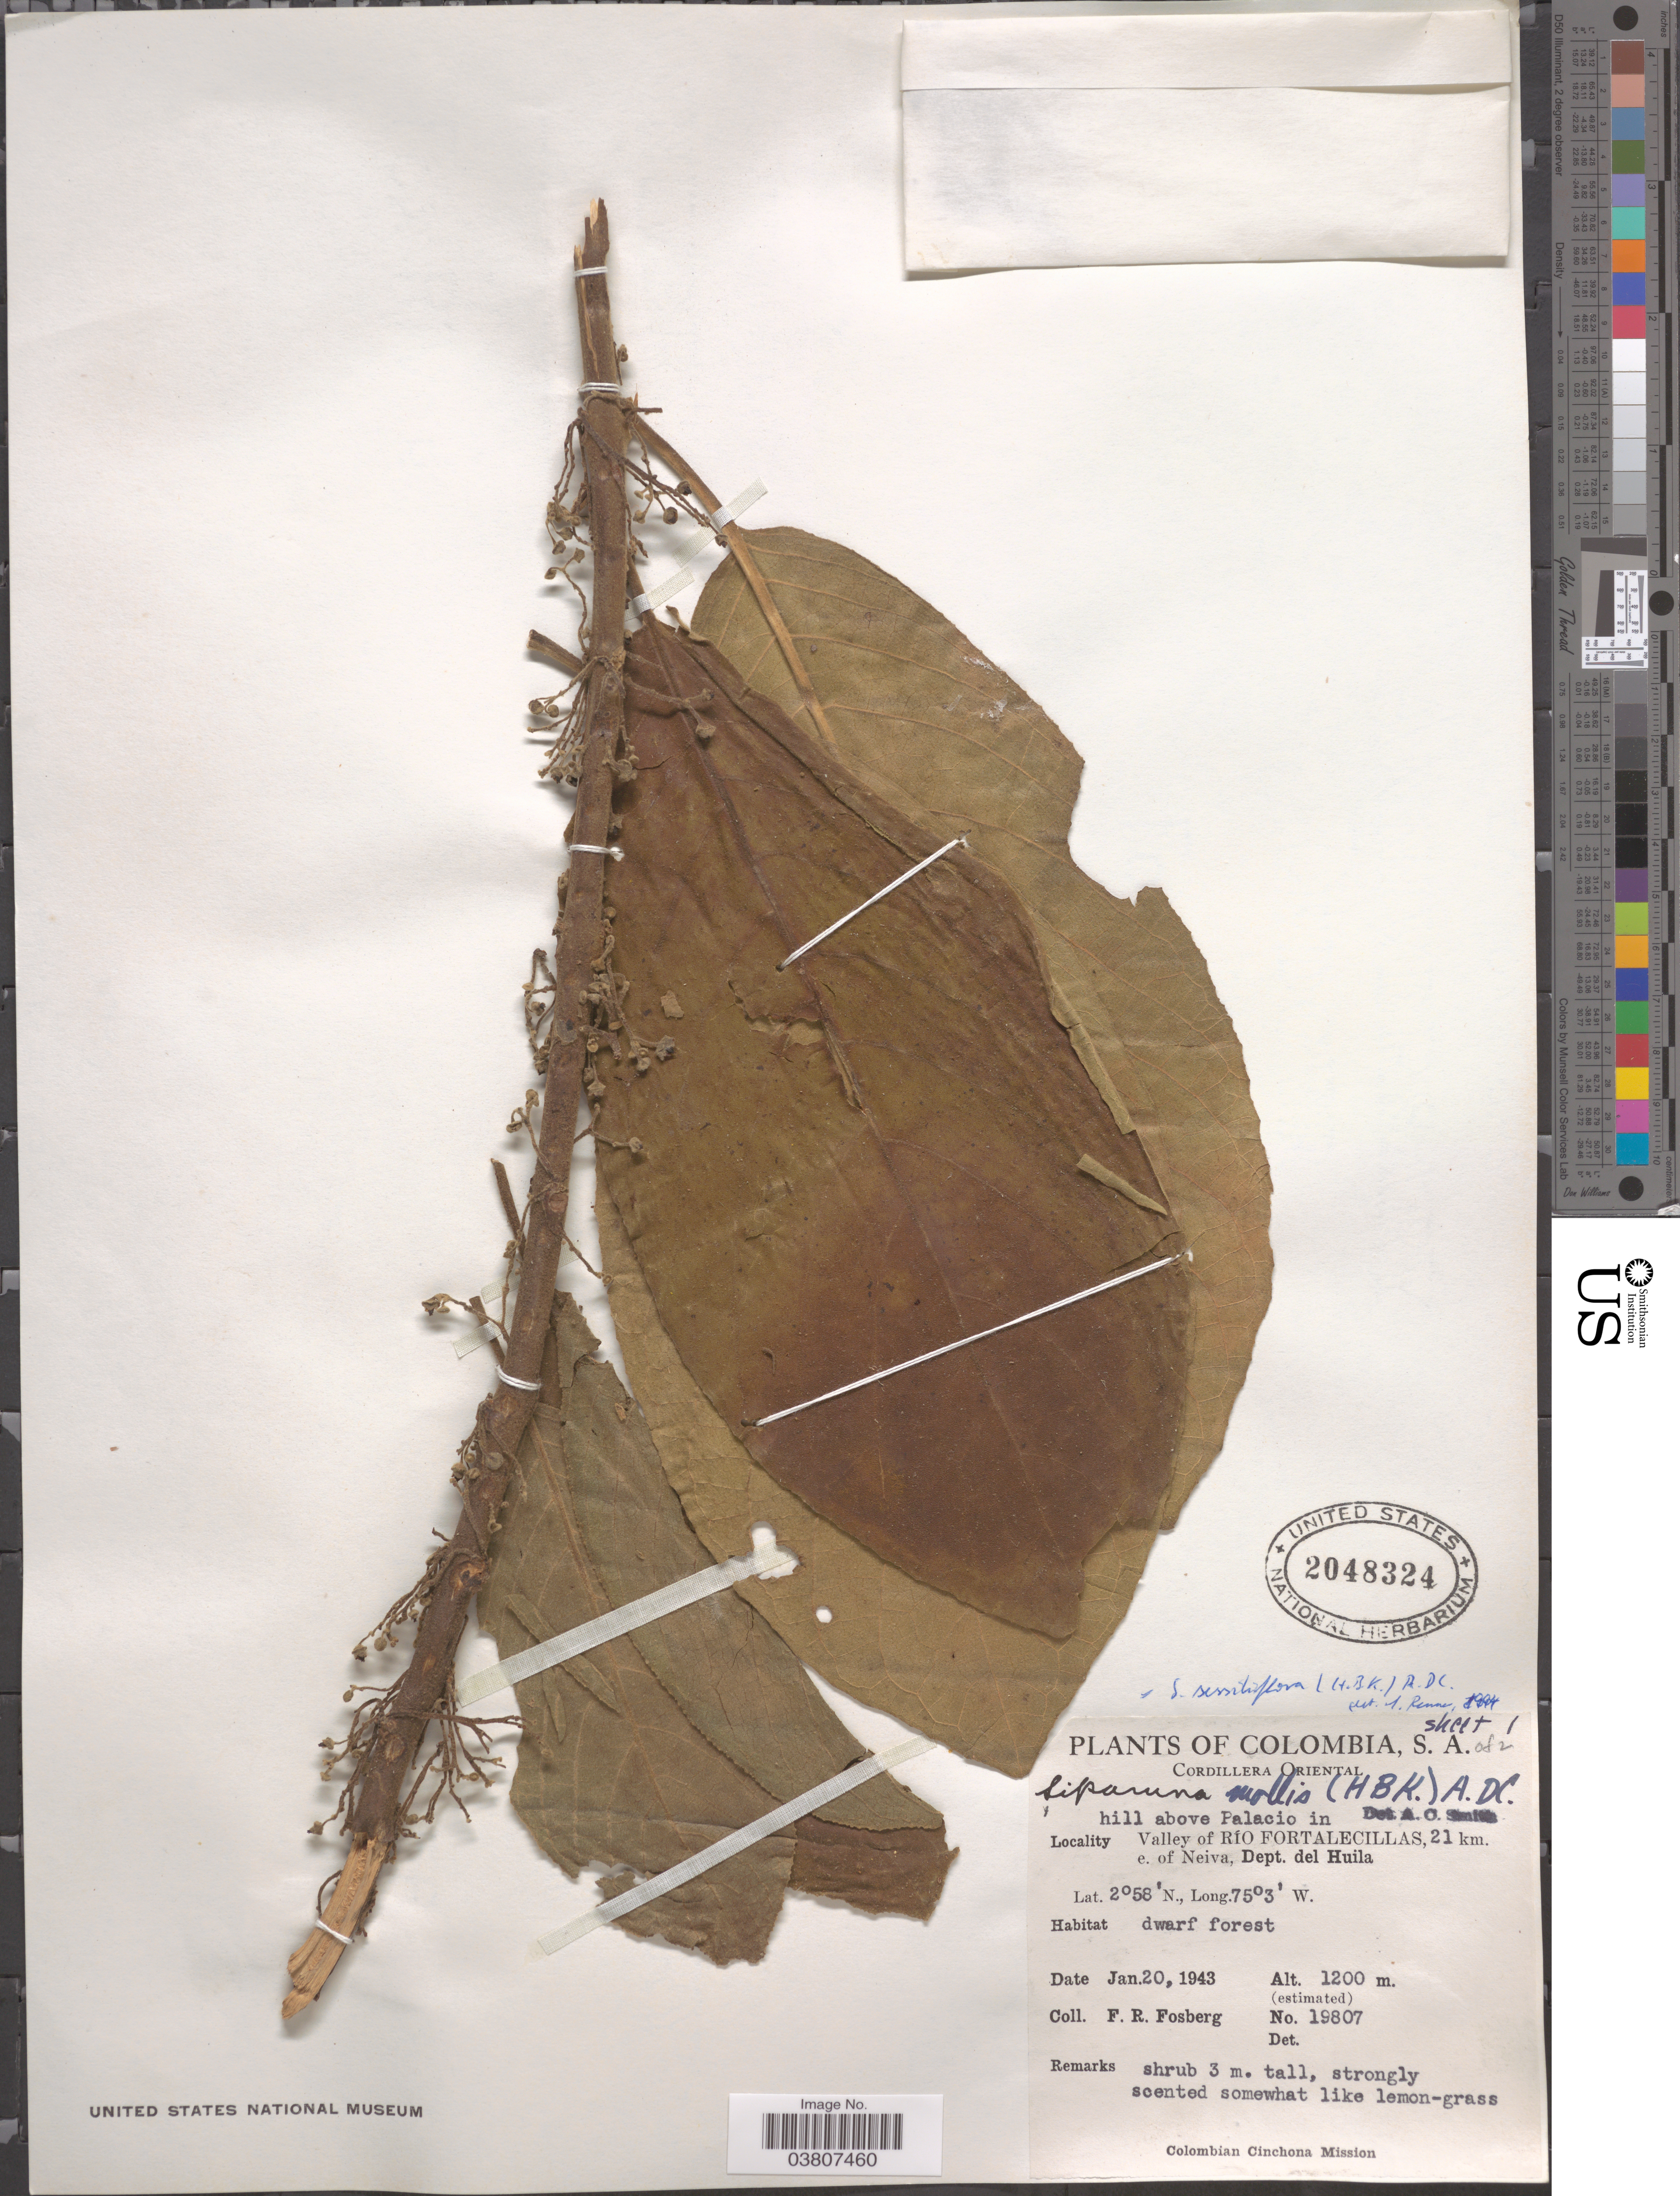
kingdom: Plantae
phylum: Tracheophyta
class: Magnoliopsida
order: Laurales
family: Siparunaceae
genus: Siparuna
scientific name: Siparuna sessiliflora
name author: (Kunth) A. DC.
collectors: F. R. Fosberg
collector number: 19807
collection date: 1943-01-20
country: Colombia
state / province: Huila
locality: Cordillera Oriental. Hill above Palacio in Valley of Rio Fortalecillas, 21 km. e. of Neiva, Dept. del Huila.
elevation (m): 1200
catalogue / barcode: US 2048324